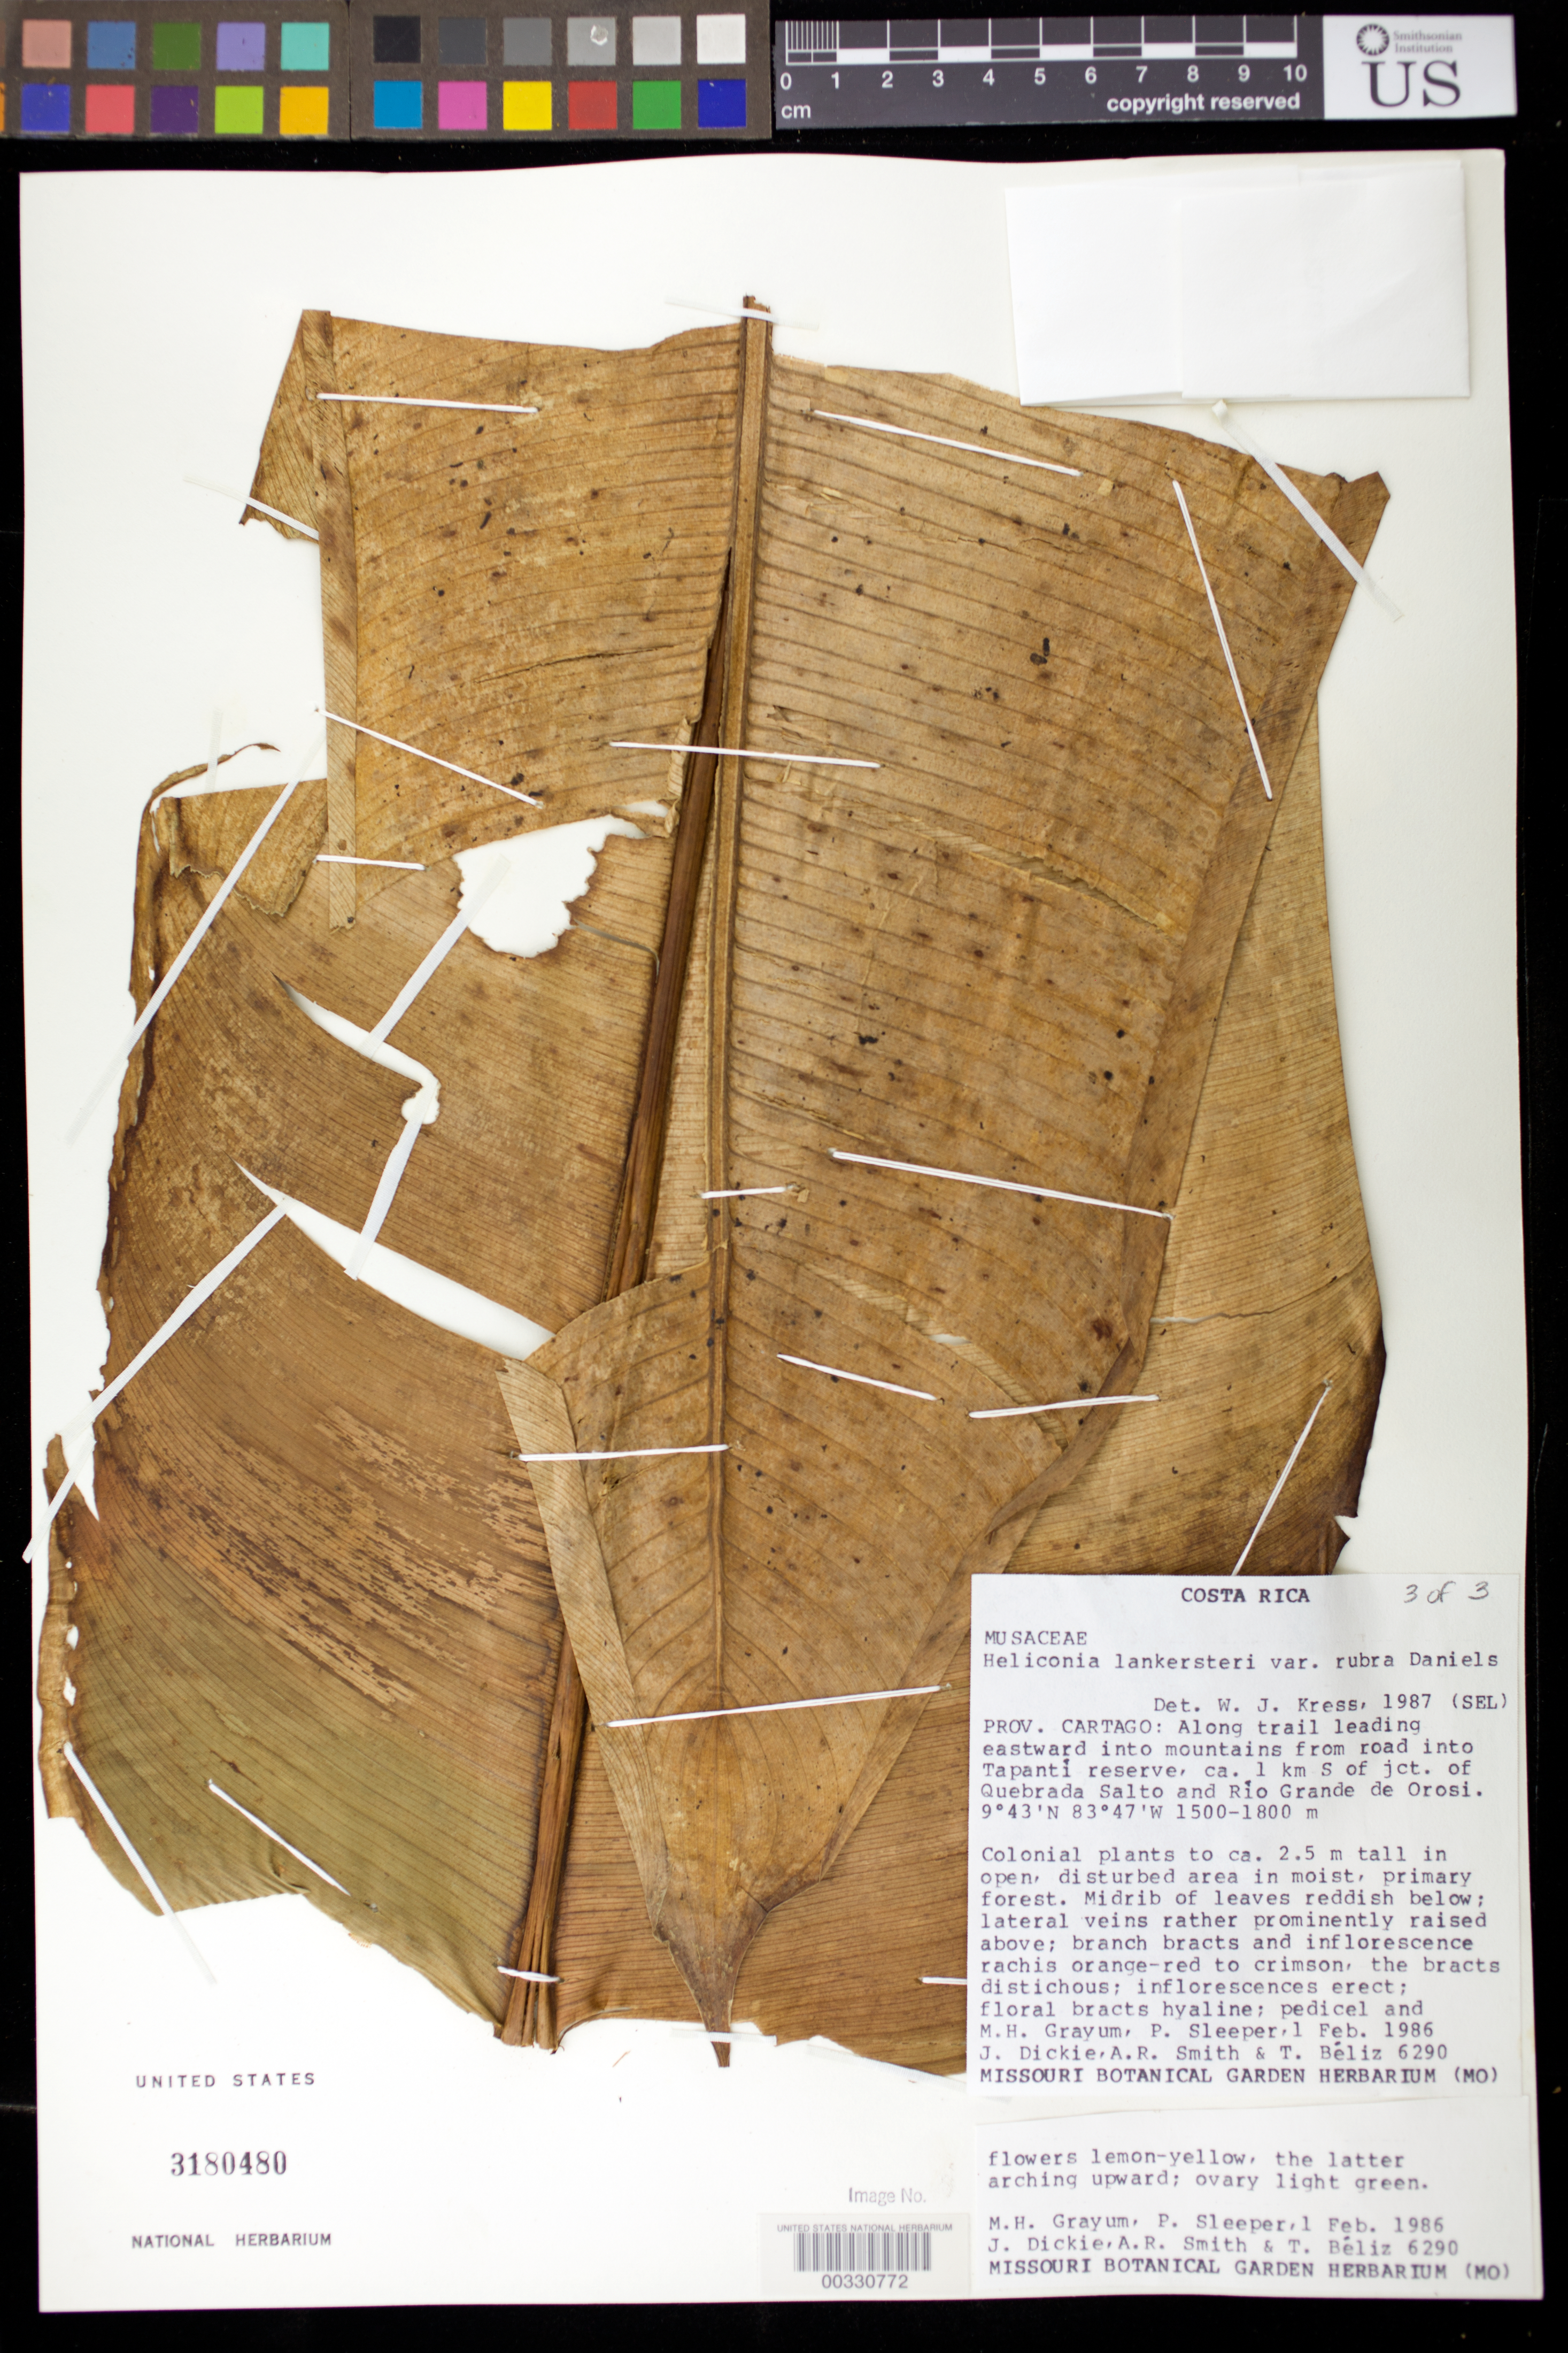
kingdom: Plantae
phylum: Tracheophyta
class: Liliopsida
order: Zingiberales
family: Heliconiaceae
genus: Heliconia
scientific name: Heliconia lankesteri var. rubra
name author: G.S. Daniels & F.G. Stiles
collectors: M. H. Grayum, P. Sleeper, J. Dickie, A. R. Smith & T. Béliz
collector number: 6290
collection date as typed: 01 Feb 1986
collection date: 1986-02-01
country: Costa Rica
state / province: Cartago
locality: Along trail leading eastward into mountains from road into Tapanti Reserve, ...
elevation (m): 1500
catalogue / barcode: US 3180480